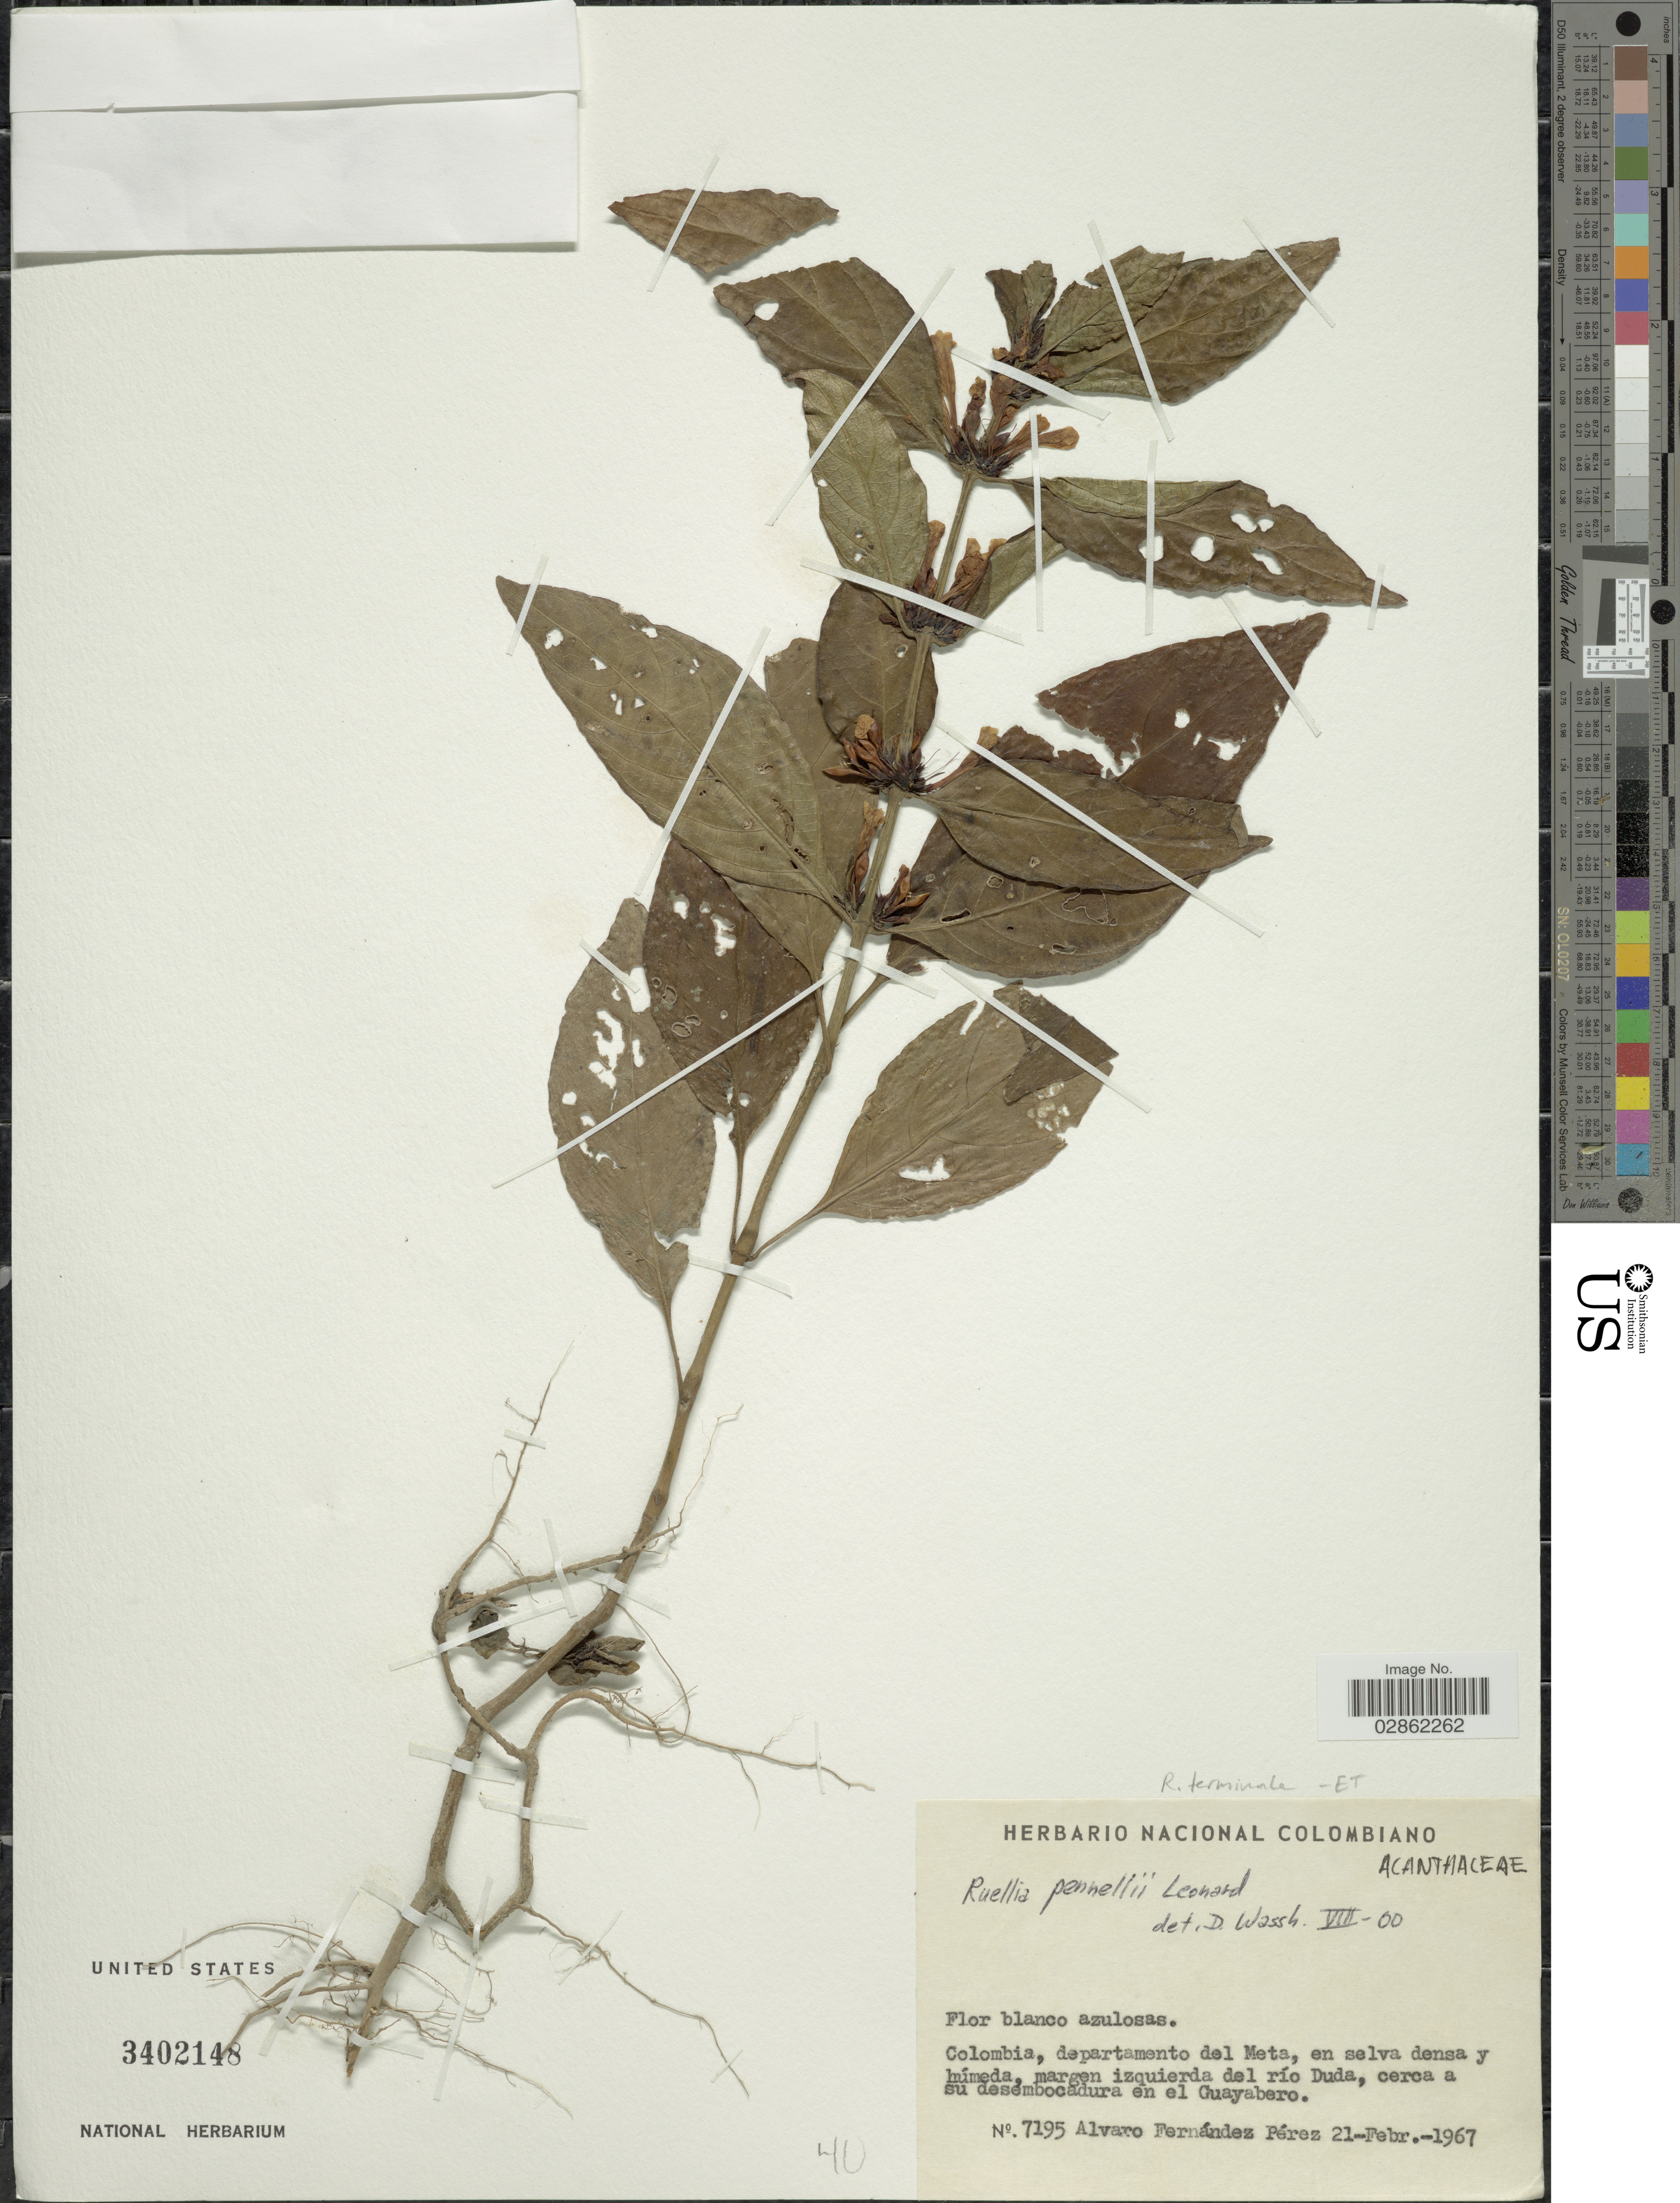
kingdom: Plantae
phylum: Tracheophyta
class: Magnoliopsida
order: Lamiales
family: Acanthaceae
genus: Ruellia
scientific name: Ruellia terminalis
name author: (Nees) Wassh.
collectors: A. Fernández-Pérez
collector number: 7195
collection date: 1967-02-21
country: Colombia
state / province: Meta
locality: Departamento del Meta, en selva densa y húmeda, margen izquierda del río Duda, cerca a su desembocadura en el Guayabero.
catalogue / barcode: US 3402148